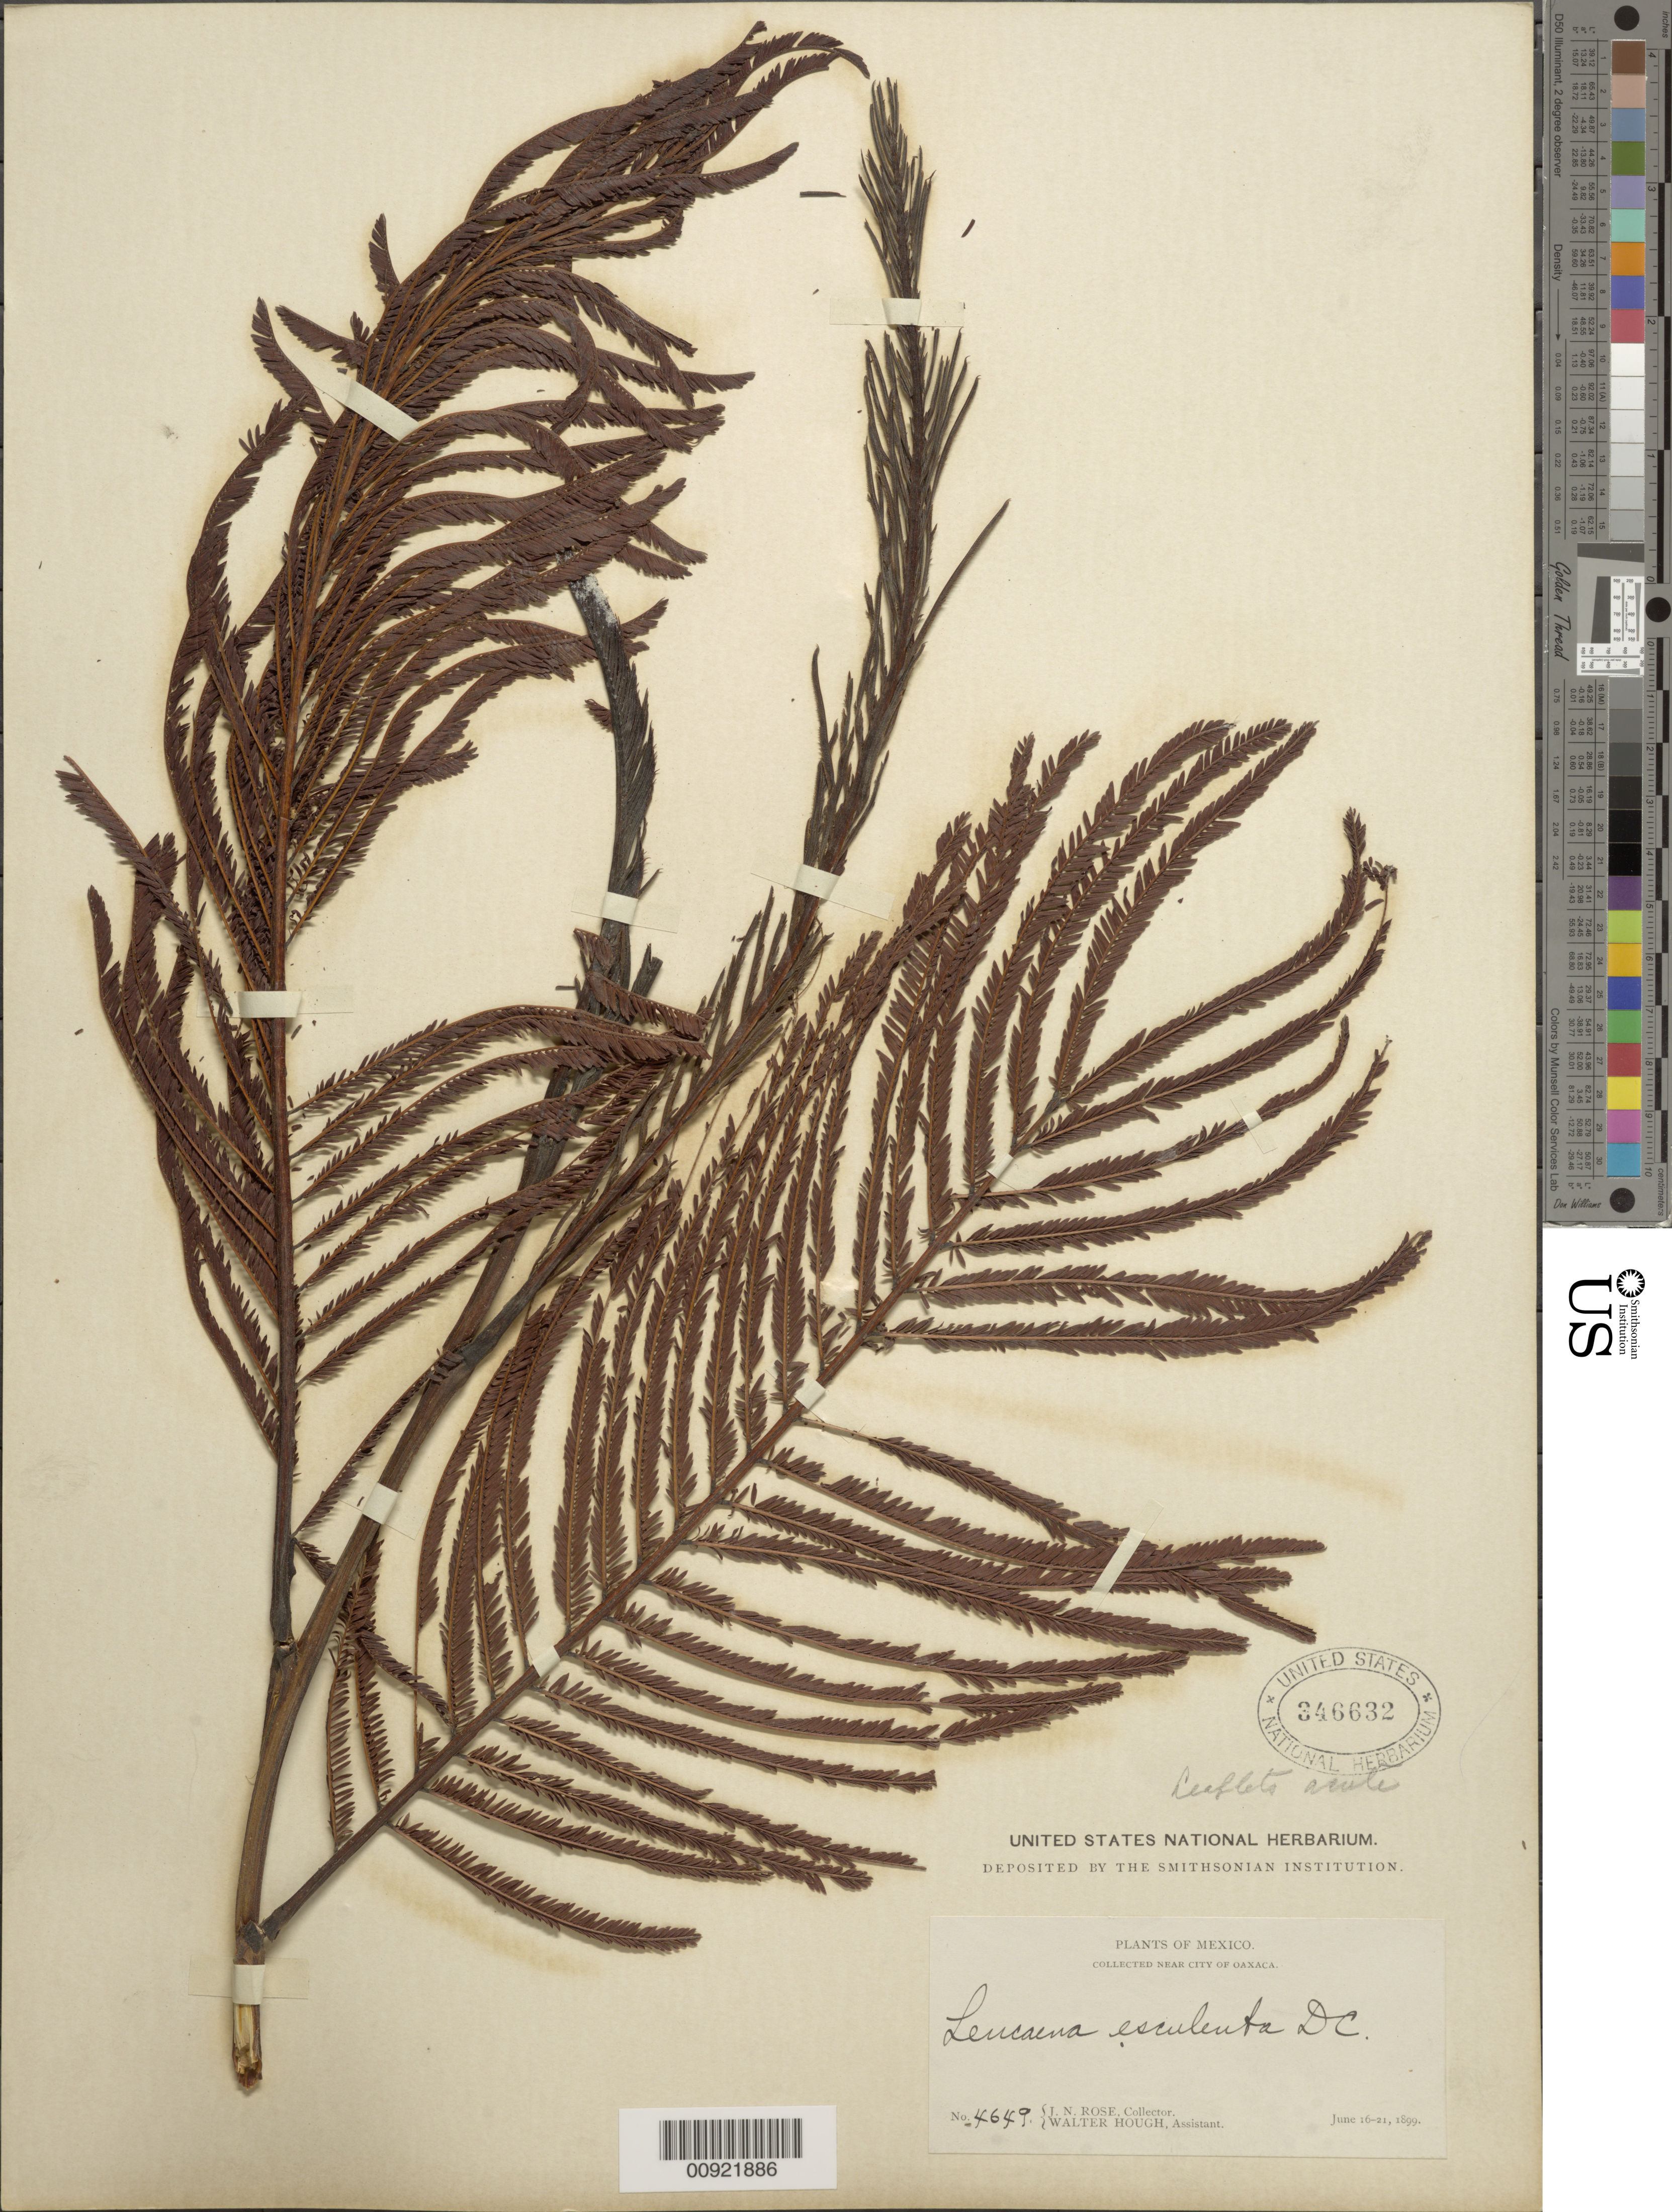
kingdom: Plantae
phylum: Tracheophyta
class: Magnoliopsida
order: Fabales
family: Fabaceae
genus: Leucaena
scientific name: Leucaena esculenta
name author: (Moc. & Sessé ex DC.) Benth.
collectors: J. N. Rose & W. Hough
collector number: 4649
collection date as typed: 16 Jun 1899 to 21 Jun 1899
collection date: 1899-06-16/1899-06-21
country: Mexico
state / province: Oaxaca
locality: Near city of Oaxaca.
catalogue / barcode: US 346632